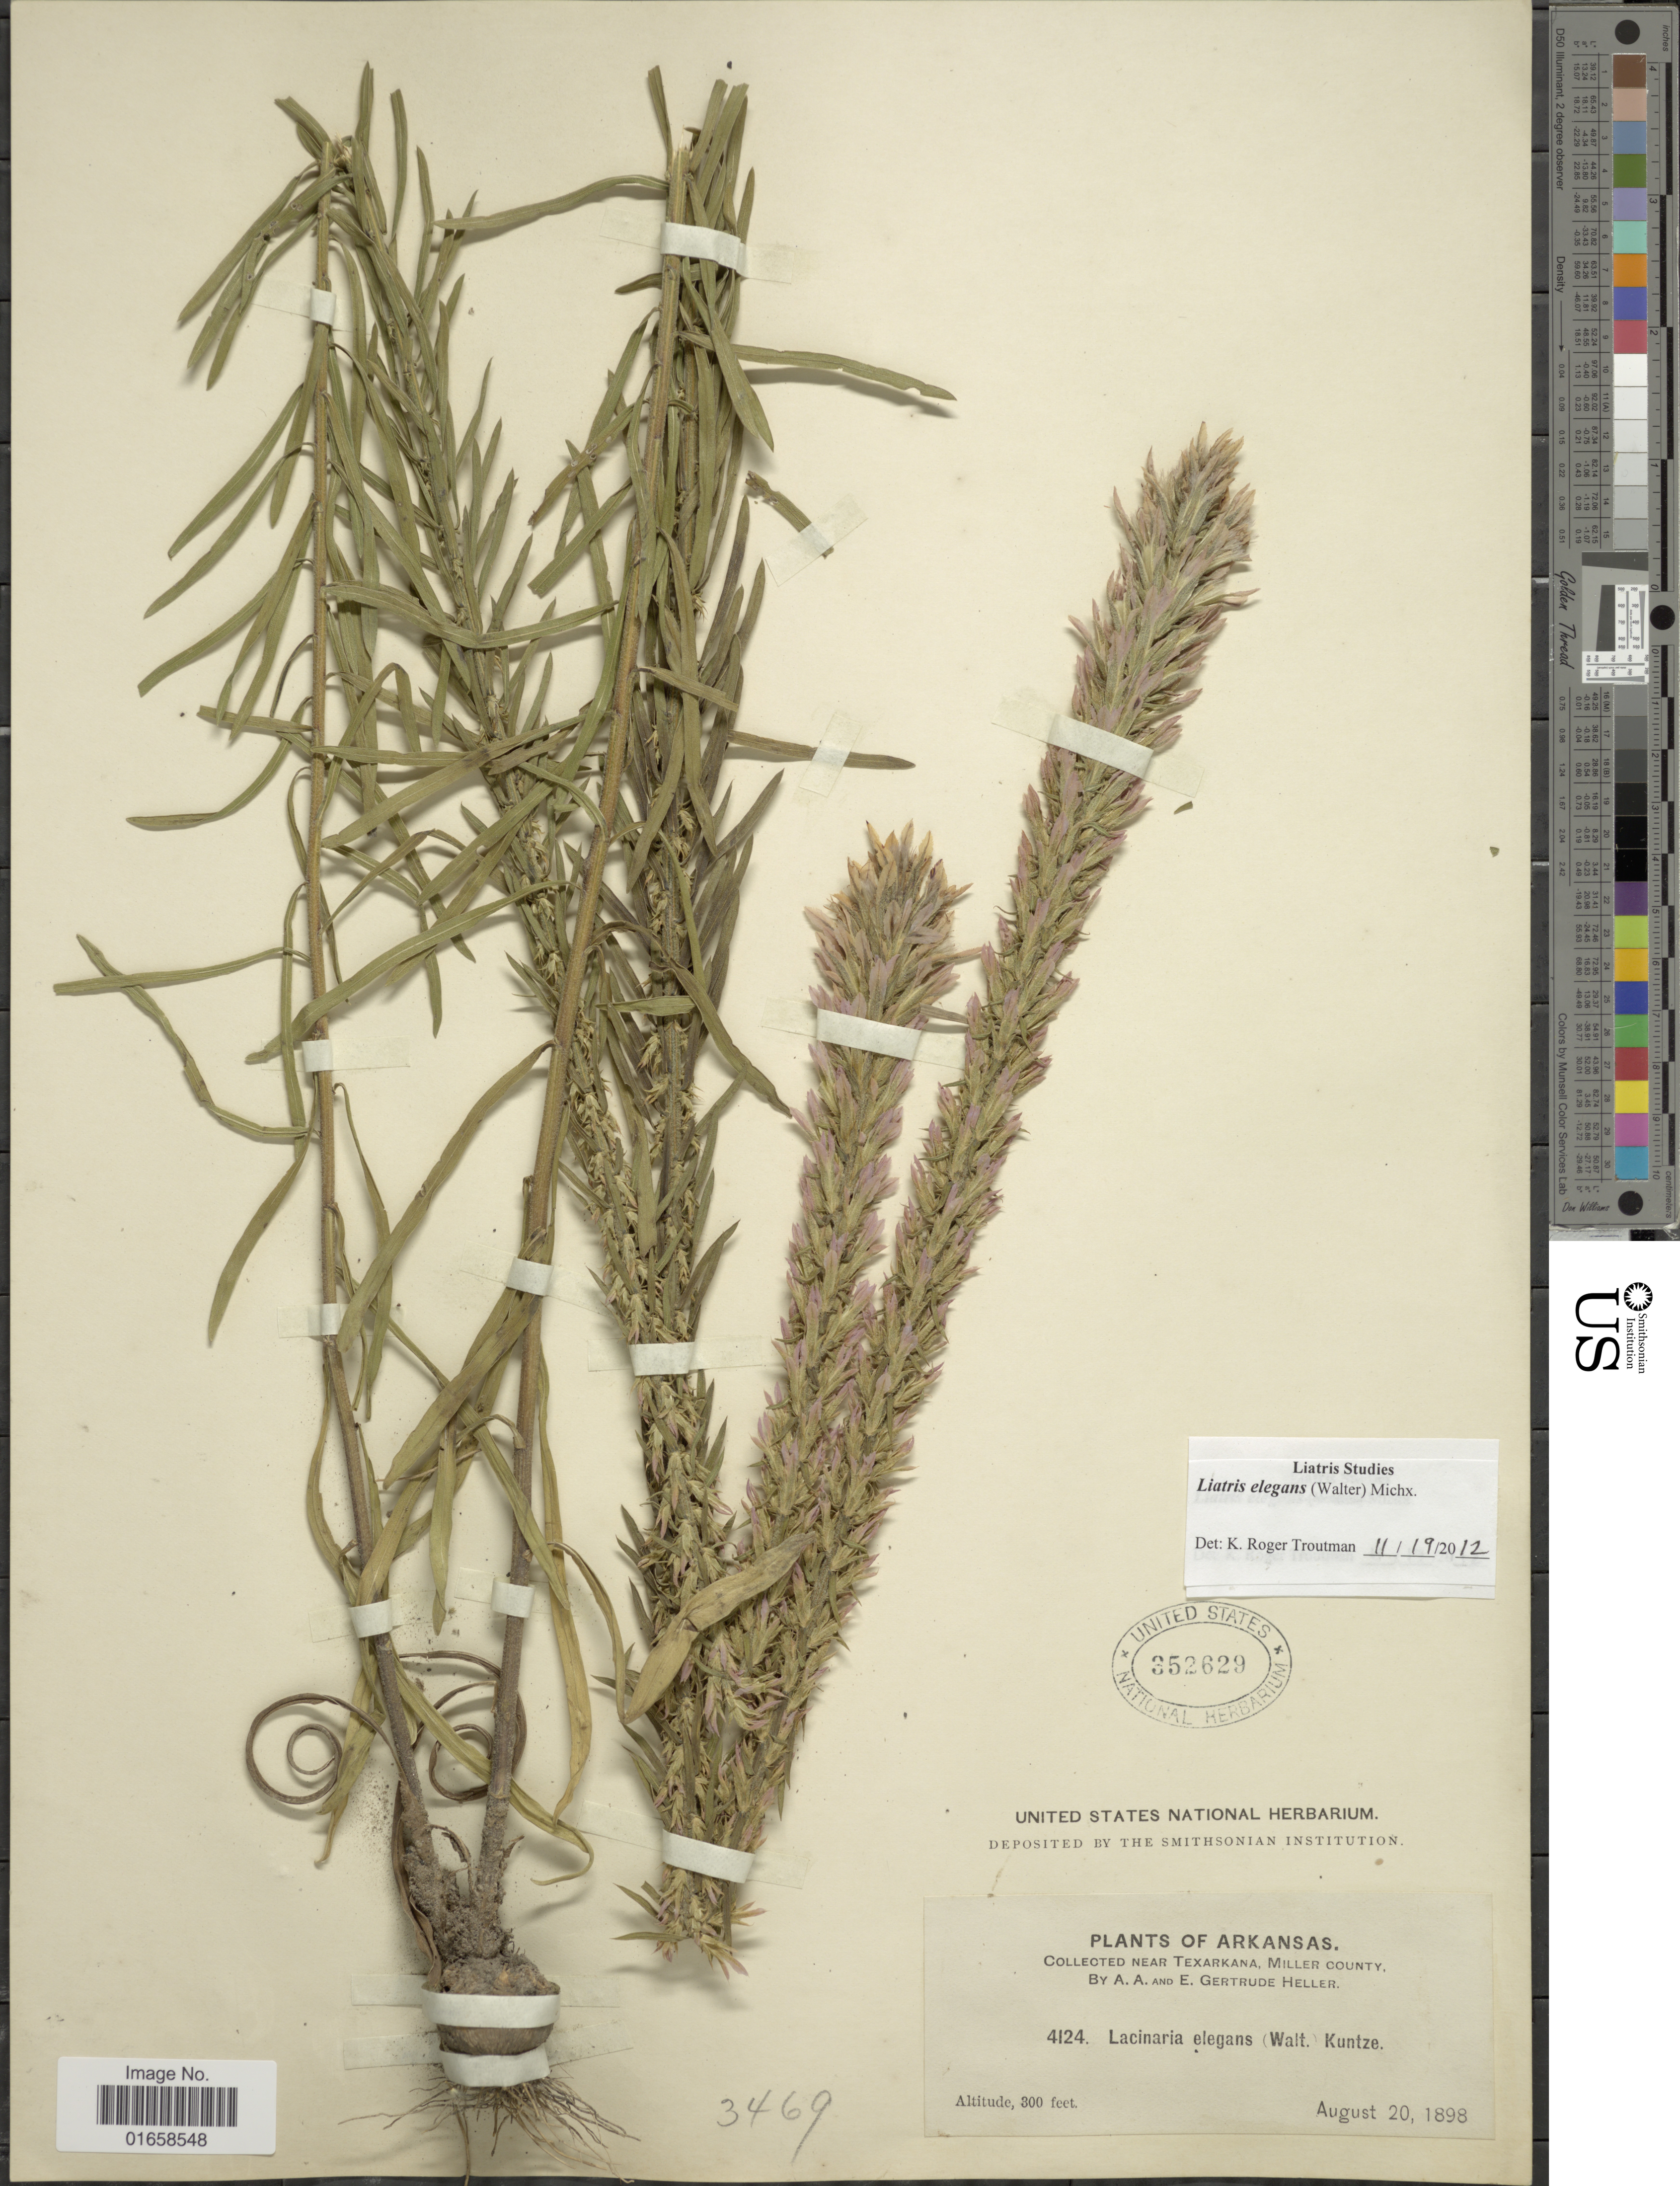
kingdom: Plantae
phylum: Tracheophyta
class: Magnoliopsida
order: Asterales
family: Asteraceae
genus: Liatris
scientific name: Liatris elegans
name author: (Walter) Michx.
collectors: A. A. Heller & E. G. Heller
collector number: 4124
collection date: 1898-08-20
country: United States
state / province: Arkansas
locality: Near Texarkana, Miller County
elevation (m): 91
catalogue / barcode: US 352629